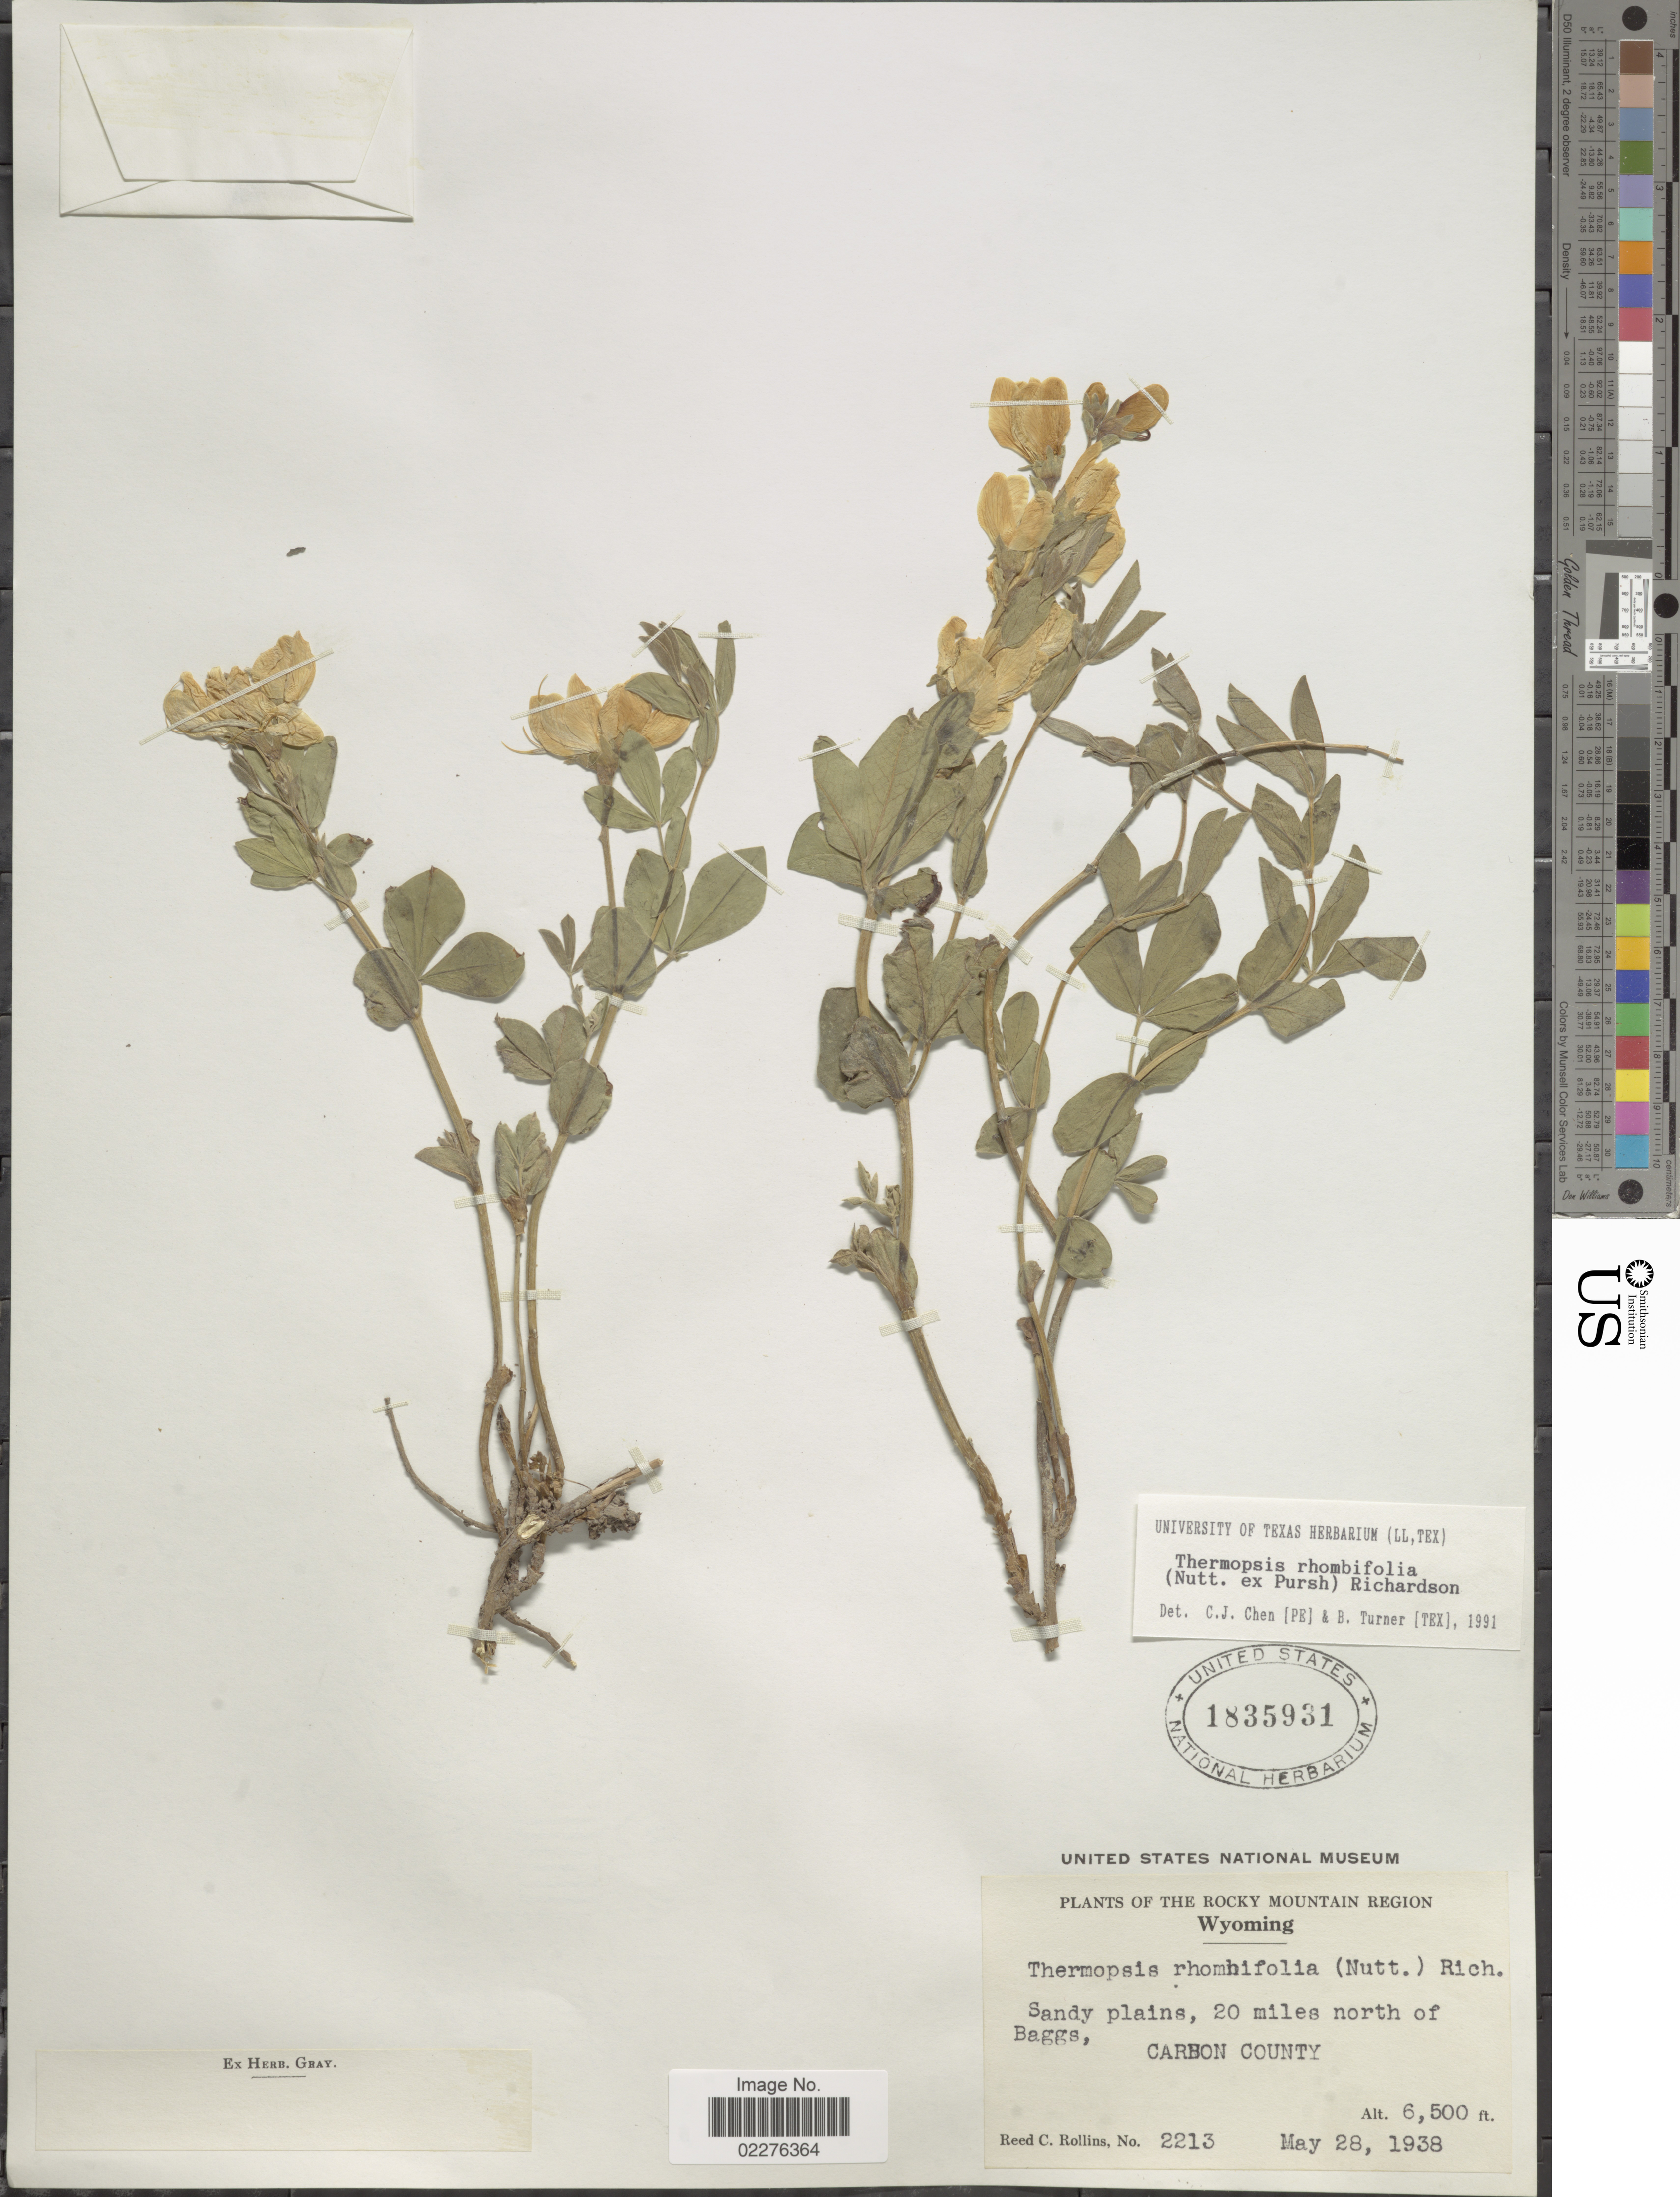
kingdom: Plantae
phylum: Tracheophyta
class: Magnoliopsida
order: Fabales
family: Fabaceae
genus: Thermopsis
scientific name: Thermopsis rhombifolia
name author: Richardson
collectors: R. C. Rollins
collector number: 2213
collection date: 1938-05-28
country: United States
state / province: Wyoming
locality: The Rocky Mountain Region, Sandy plains, 20 miles north of Baggs, Carbon County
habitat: sandy plains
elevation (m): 1981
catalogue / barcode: US 1835931